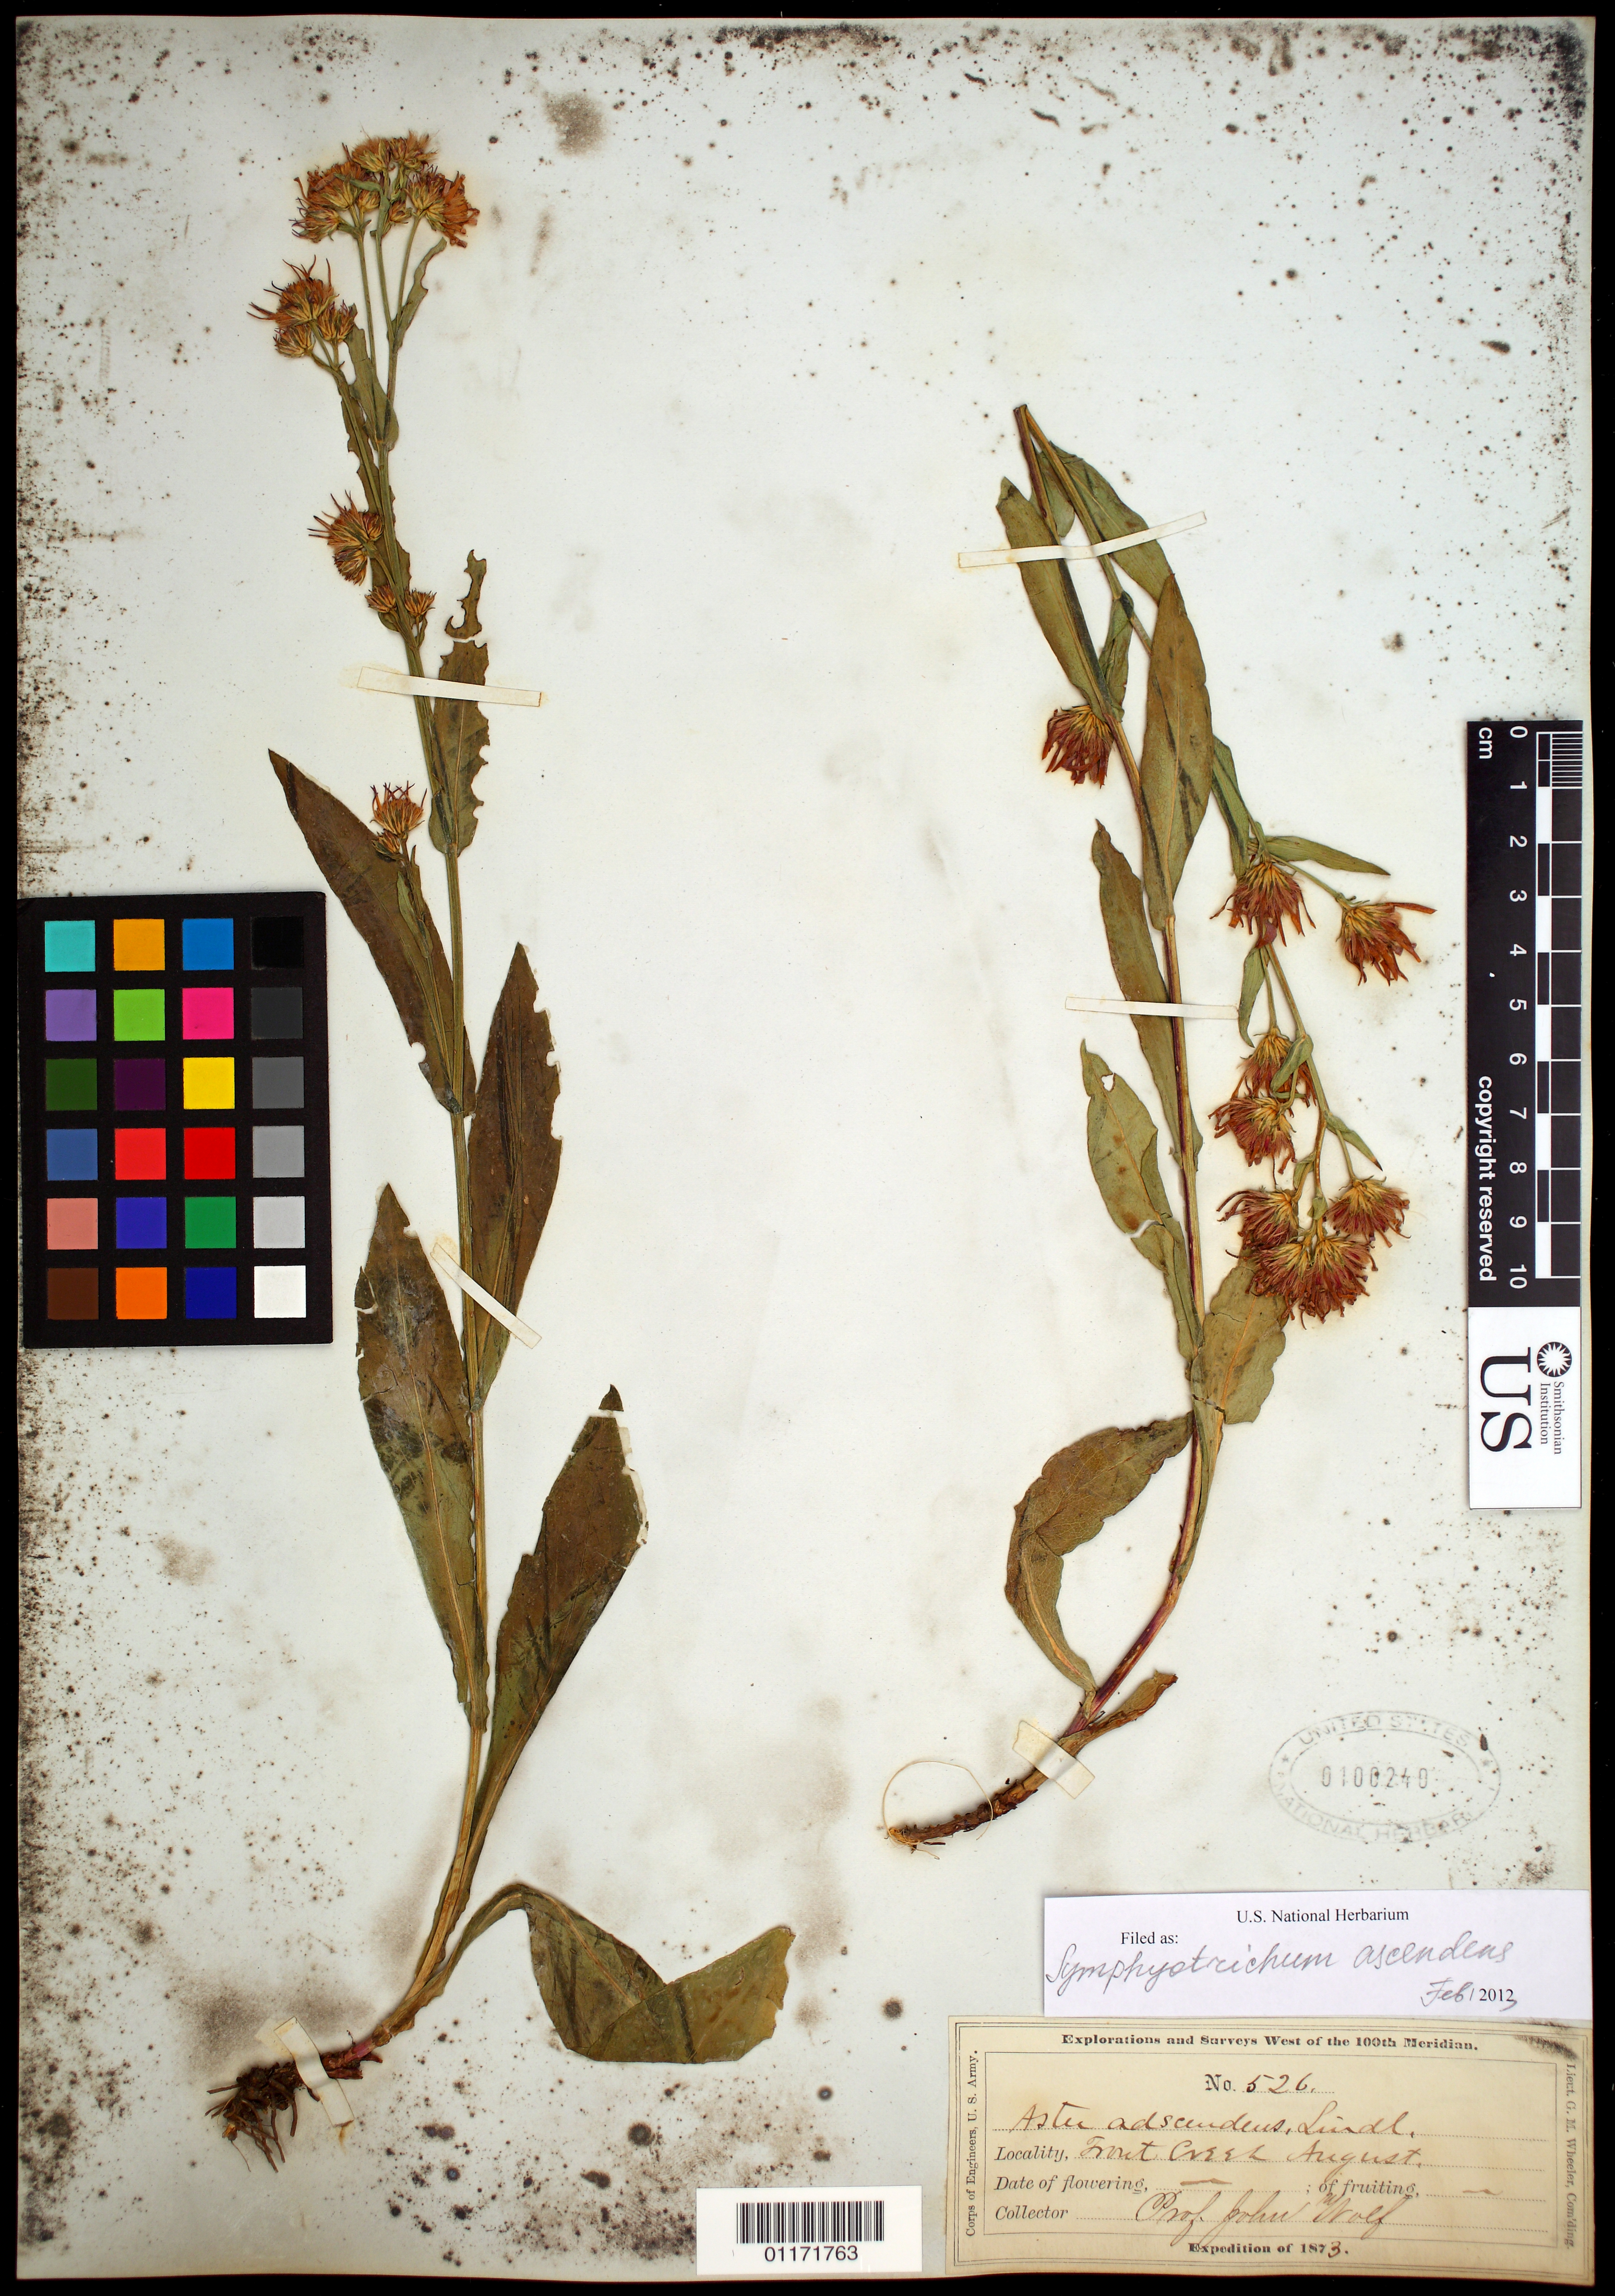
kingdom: Plantae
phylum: Tracheophyta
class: Magnoliopsida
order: Asterales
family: Asteraceae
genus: Symphyotrichum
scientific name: Symphyotrichum ascendens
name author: (Lindl.) G.L. Nesom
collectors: J. Wolf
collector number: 526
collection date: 1873-08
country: United States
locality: Trout Creek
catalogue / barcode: US 100240